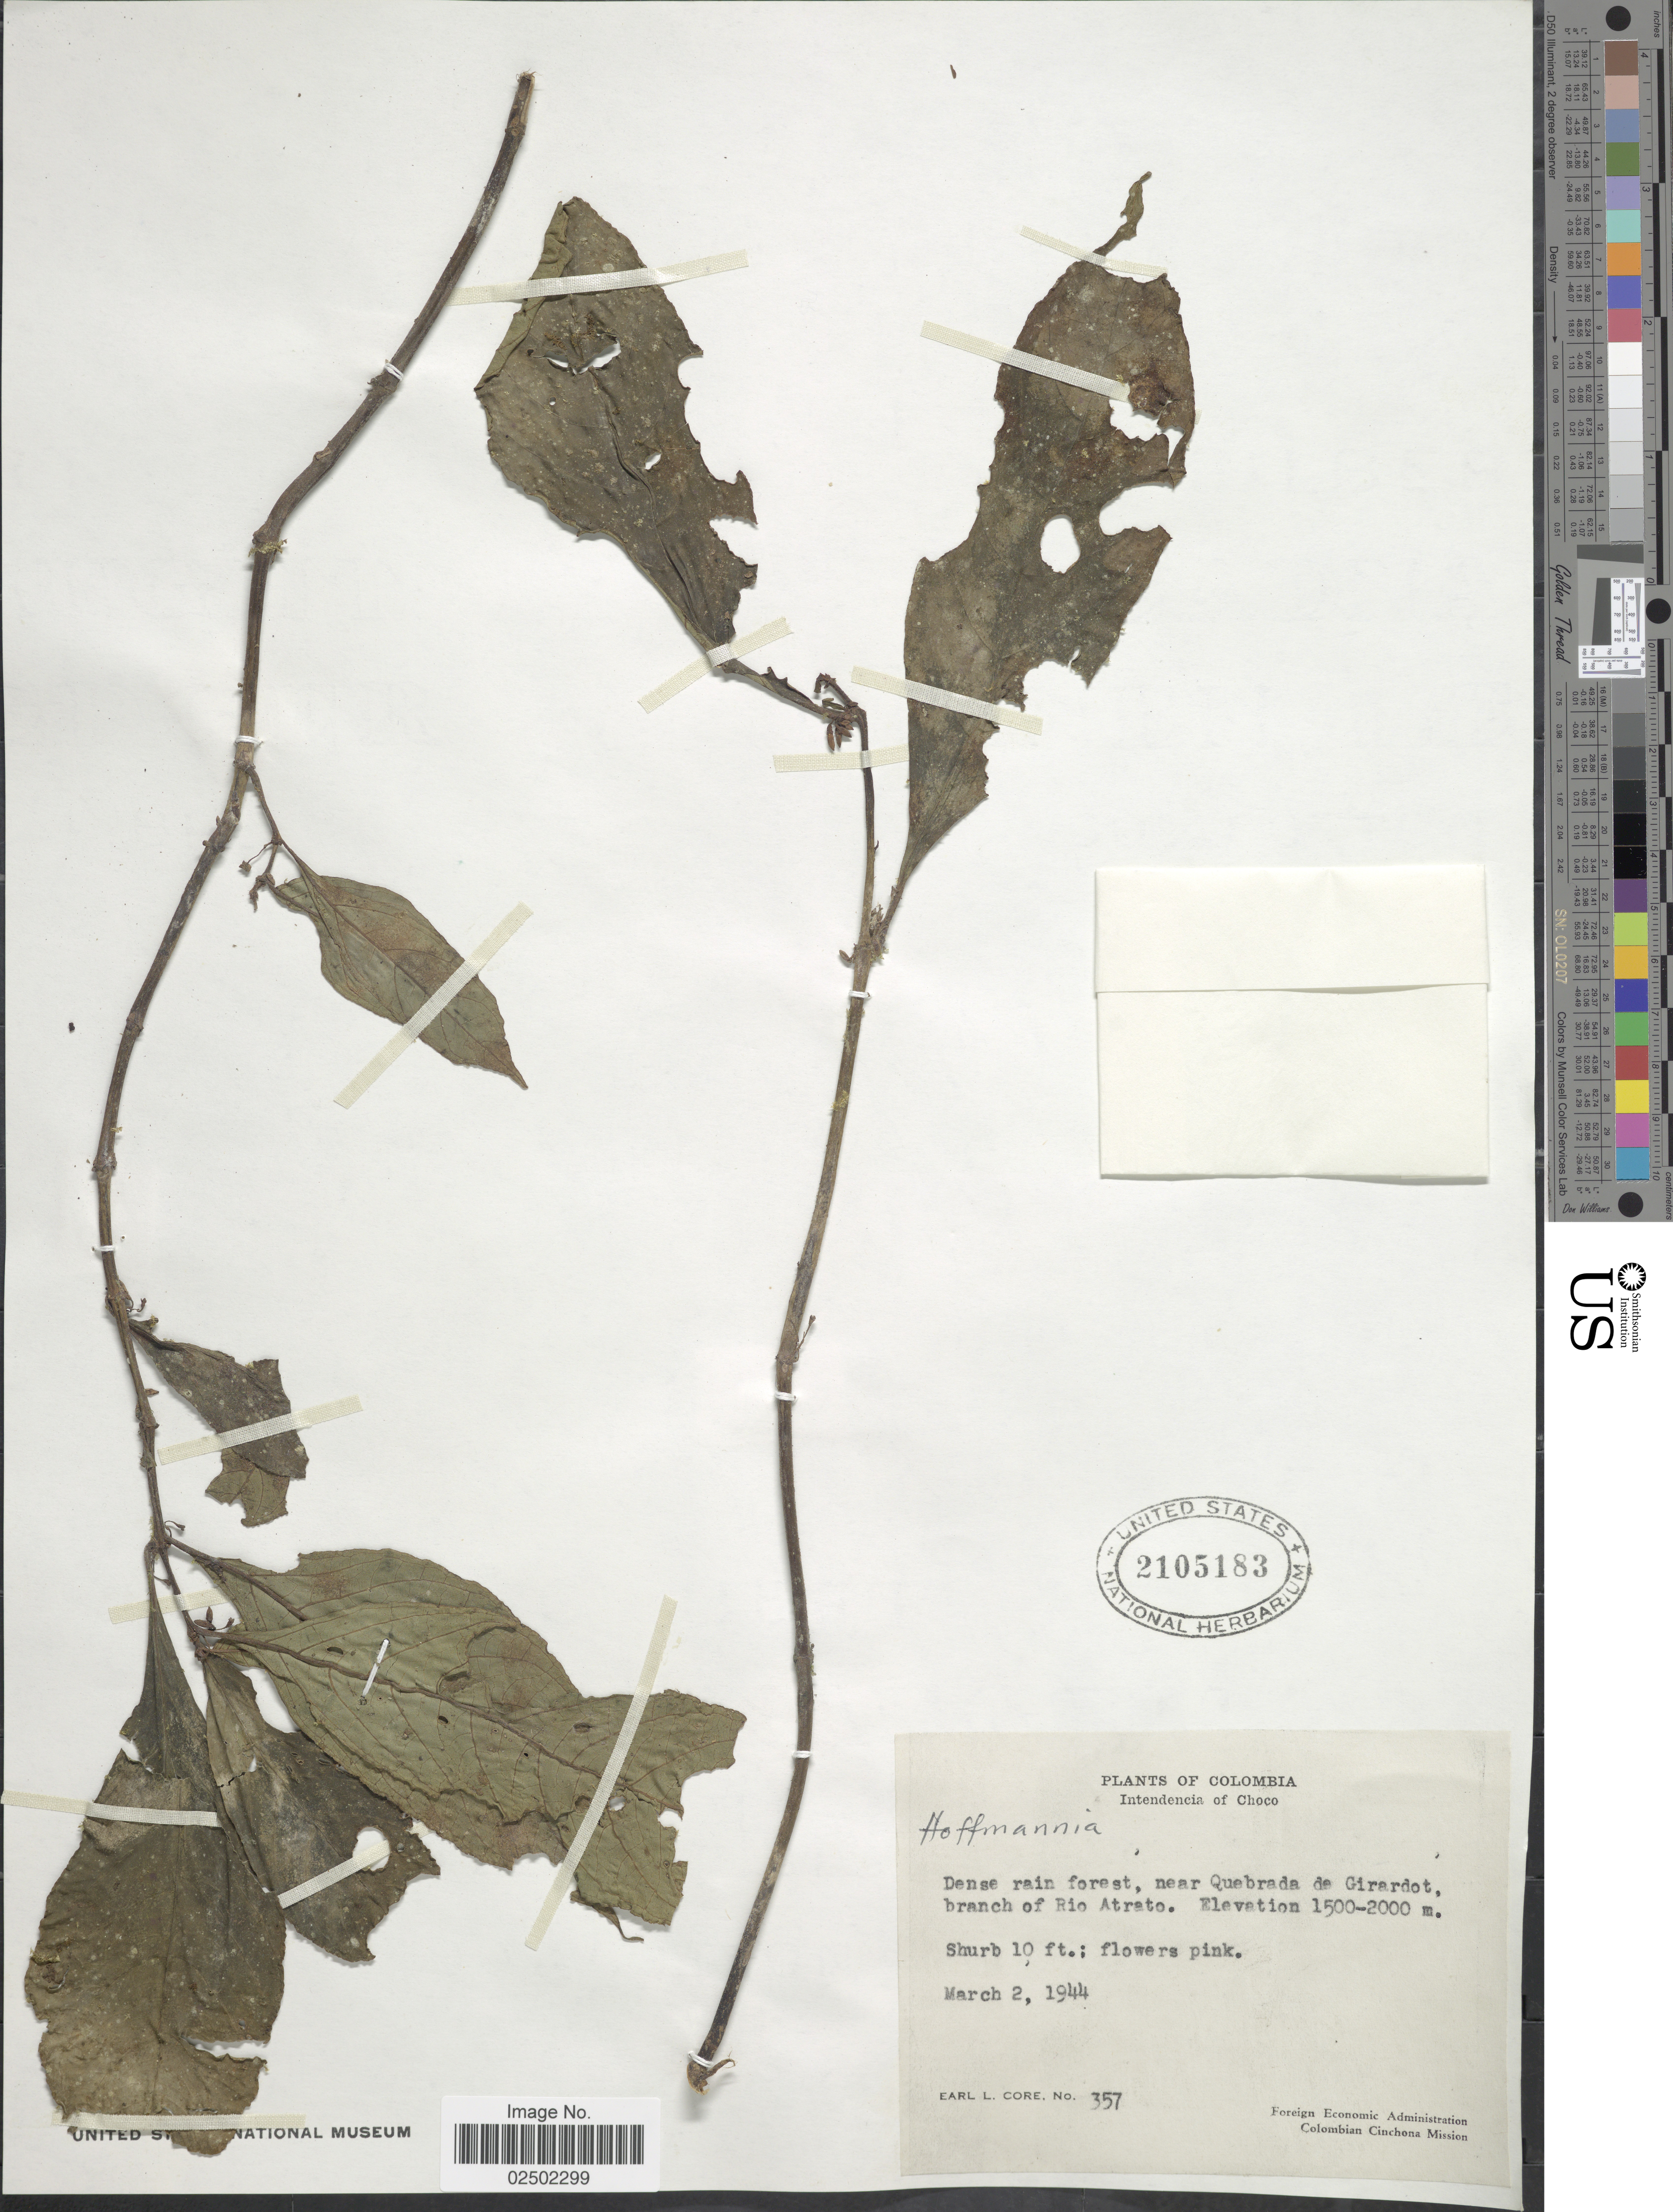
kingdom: Plantae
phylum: Tracheophyta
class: Magnoliopsida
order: Gentianales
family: Rubiaceae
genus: Hoffmannia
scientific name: Hoffmannia sp.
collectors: E. L. Core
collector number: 357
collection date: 1944-03-02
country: Colombia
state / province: Chocó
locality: Intendencia of Choco, Dense rain forest, near Quebrada de Girardot, branch of Rio Atrato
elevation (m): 1500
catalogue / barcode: US 2105183